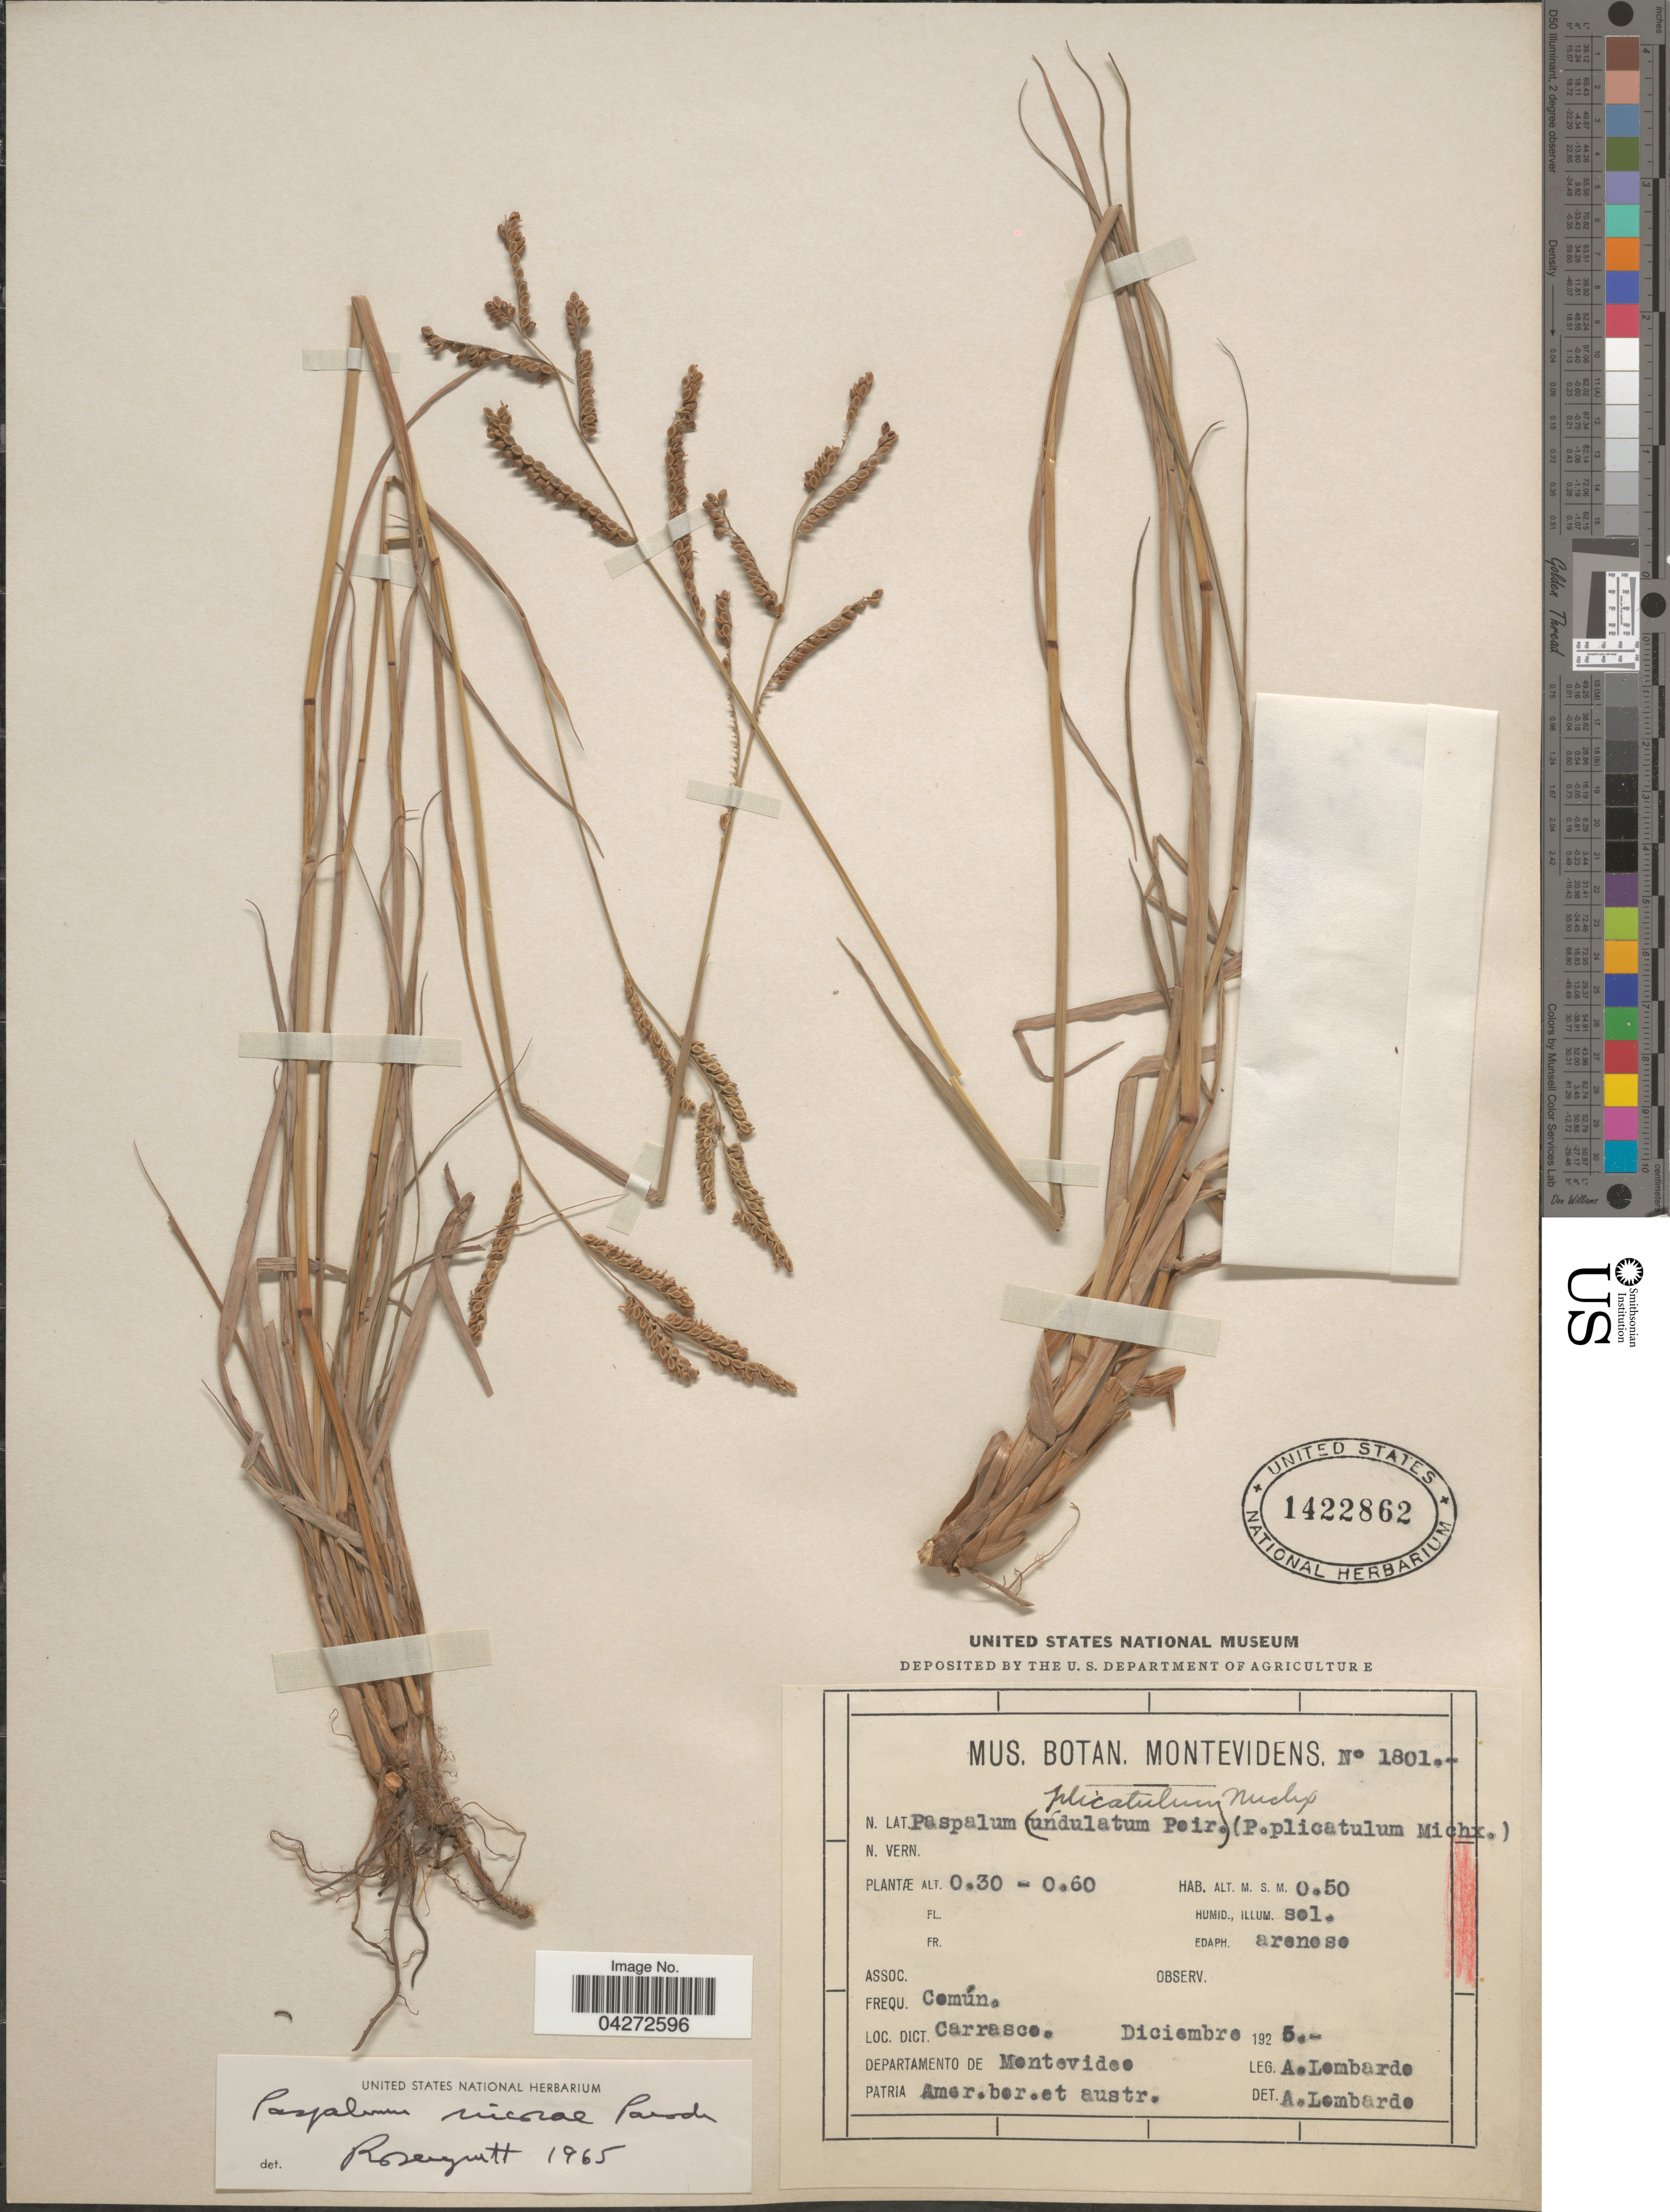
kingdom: Plantae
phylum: Tracheophyta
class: Liliopsida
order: Poales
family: Poaceae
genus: Paspalum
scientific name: Paspalum nicorae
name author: Parodi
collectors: A. Lombardo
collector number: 1801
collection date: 1925-12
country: Uruguay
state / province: Montevideo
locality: Carrasco. Departamento de Montevideo. Patria Amer. bor. et austr.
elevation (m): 0.5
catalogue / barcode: US 1422862